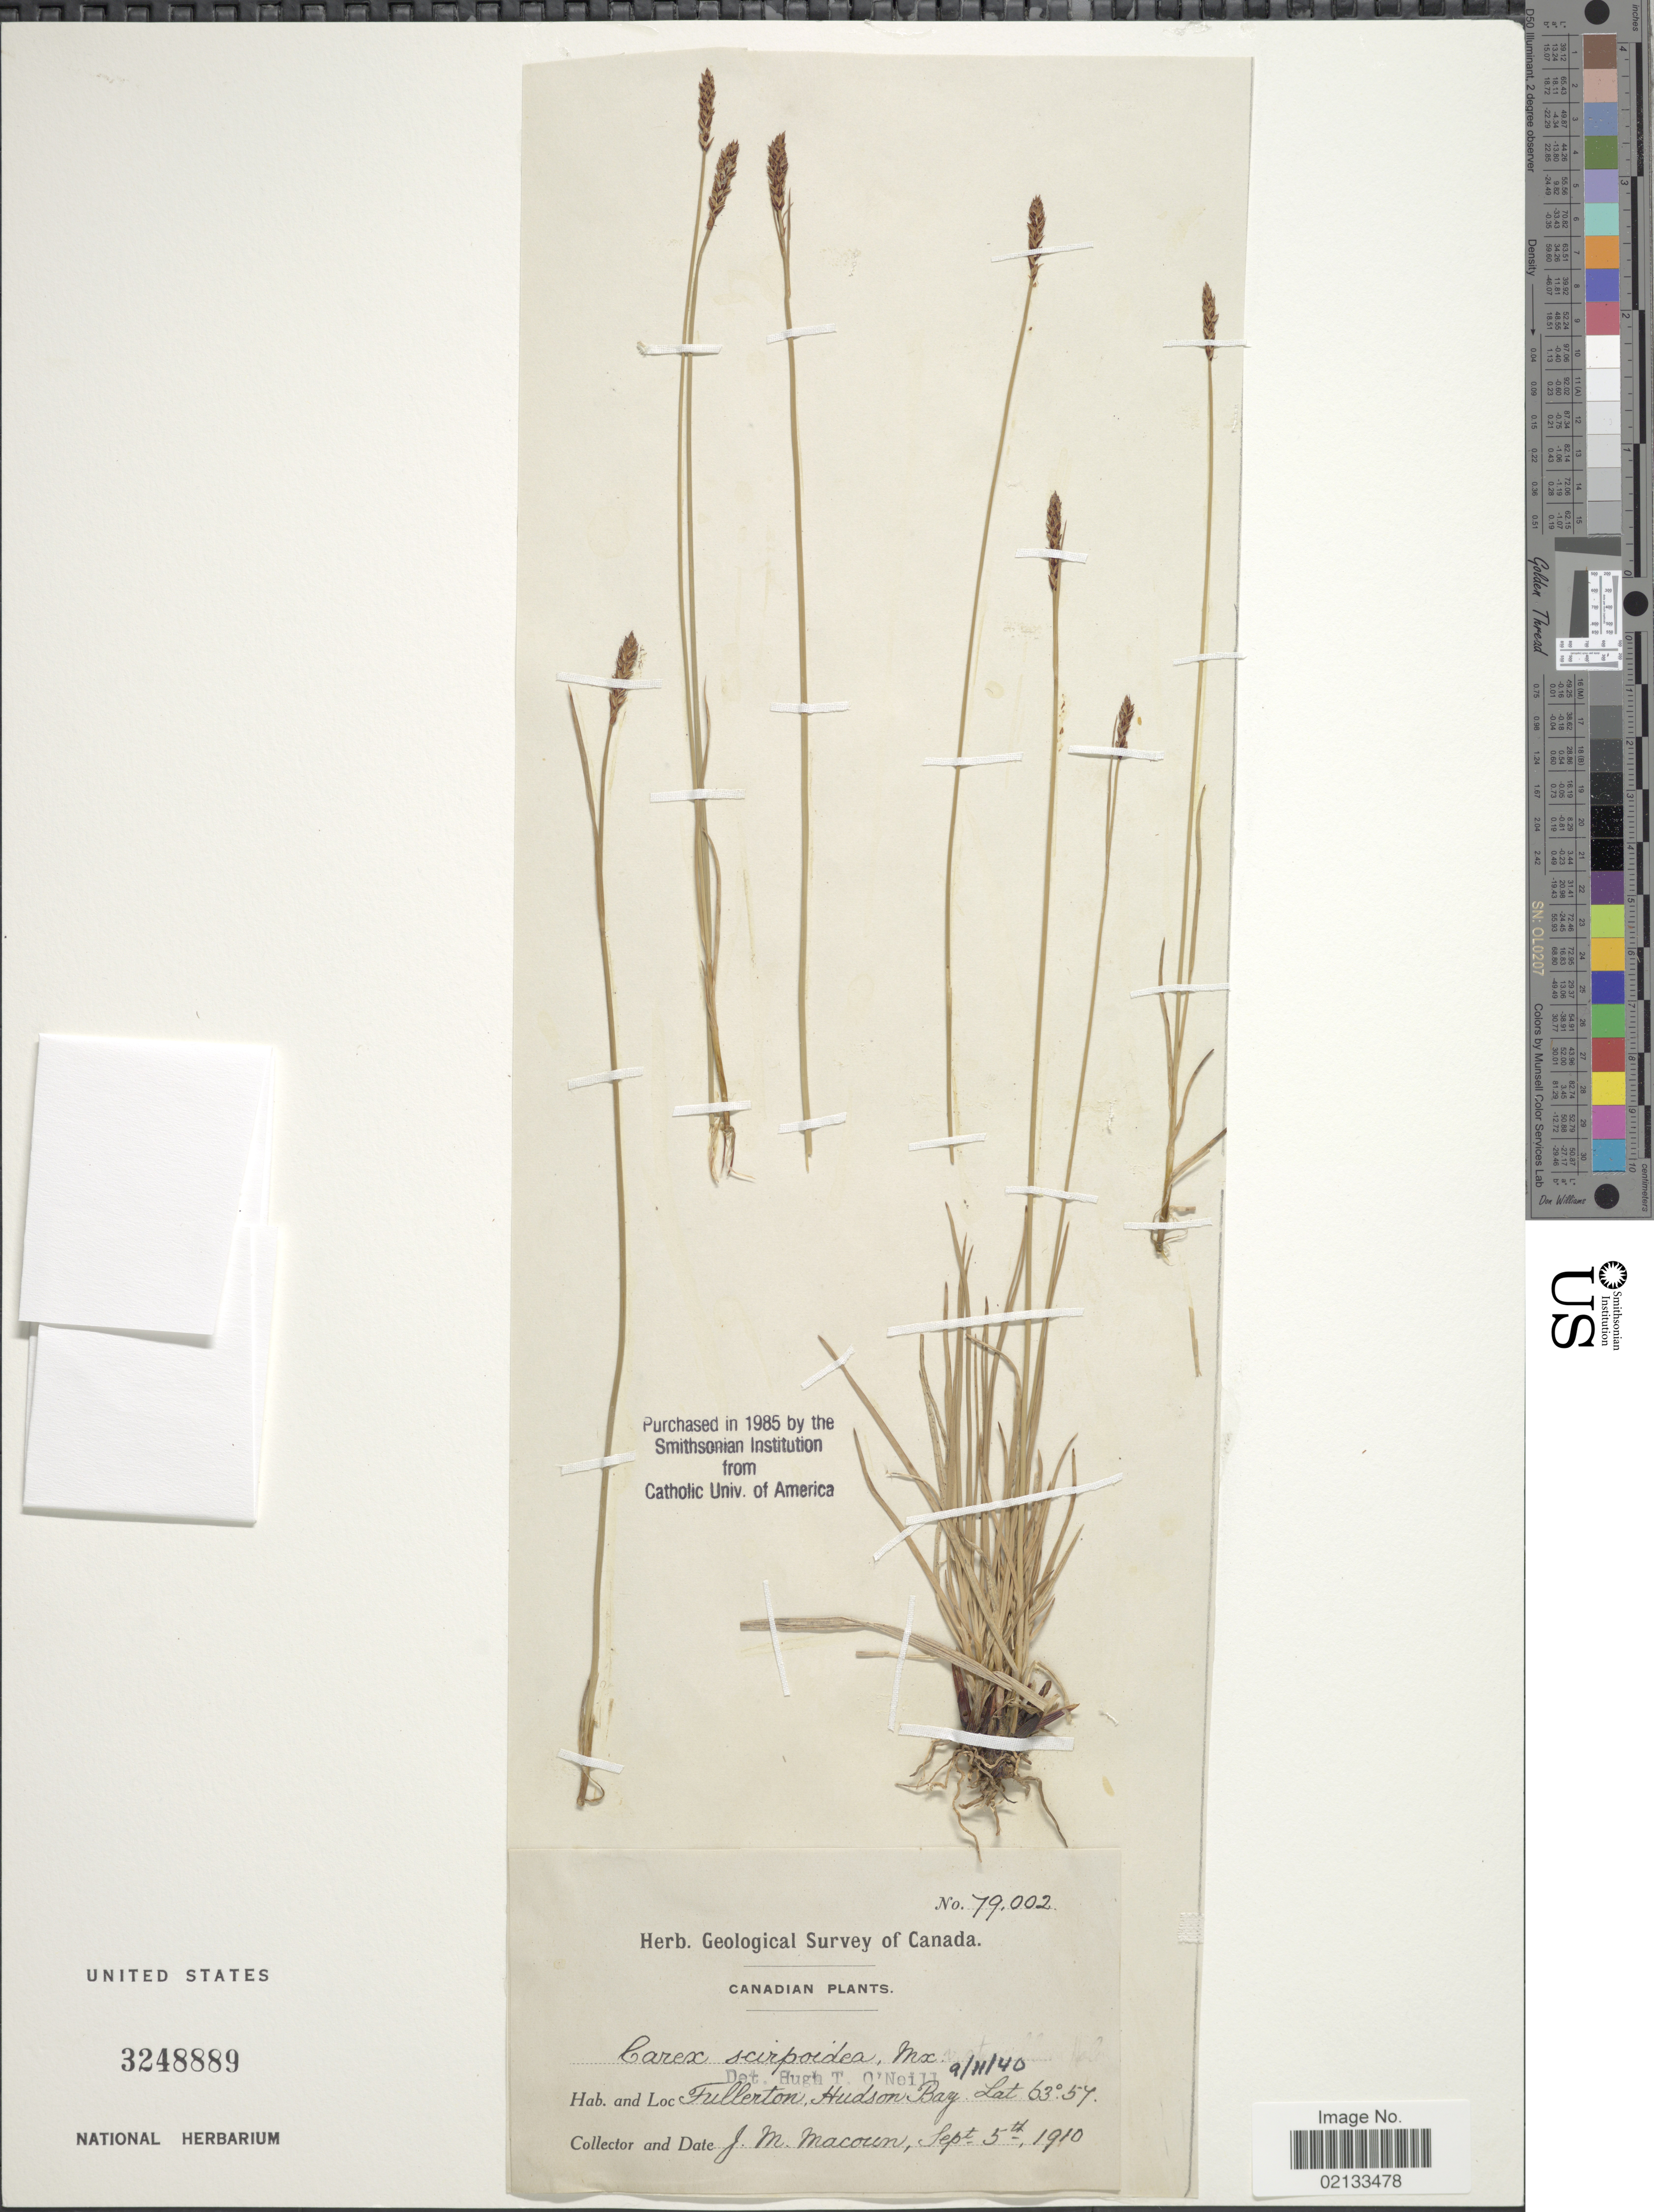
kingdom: Plantae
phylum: Tracheophyta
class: Liliopsida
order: Poales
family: Cyperaceae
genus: Carex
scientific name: Carex scirpoidea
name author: Michx.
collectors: J. M. Macoun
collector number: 79002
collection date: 1910-09-05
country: Canada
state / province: Nunavut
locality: Fullerton, Hudson Bay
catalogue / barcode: US 3248889